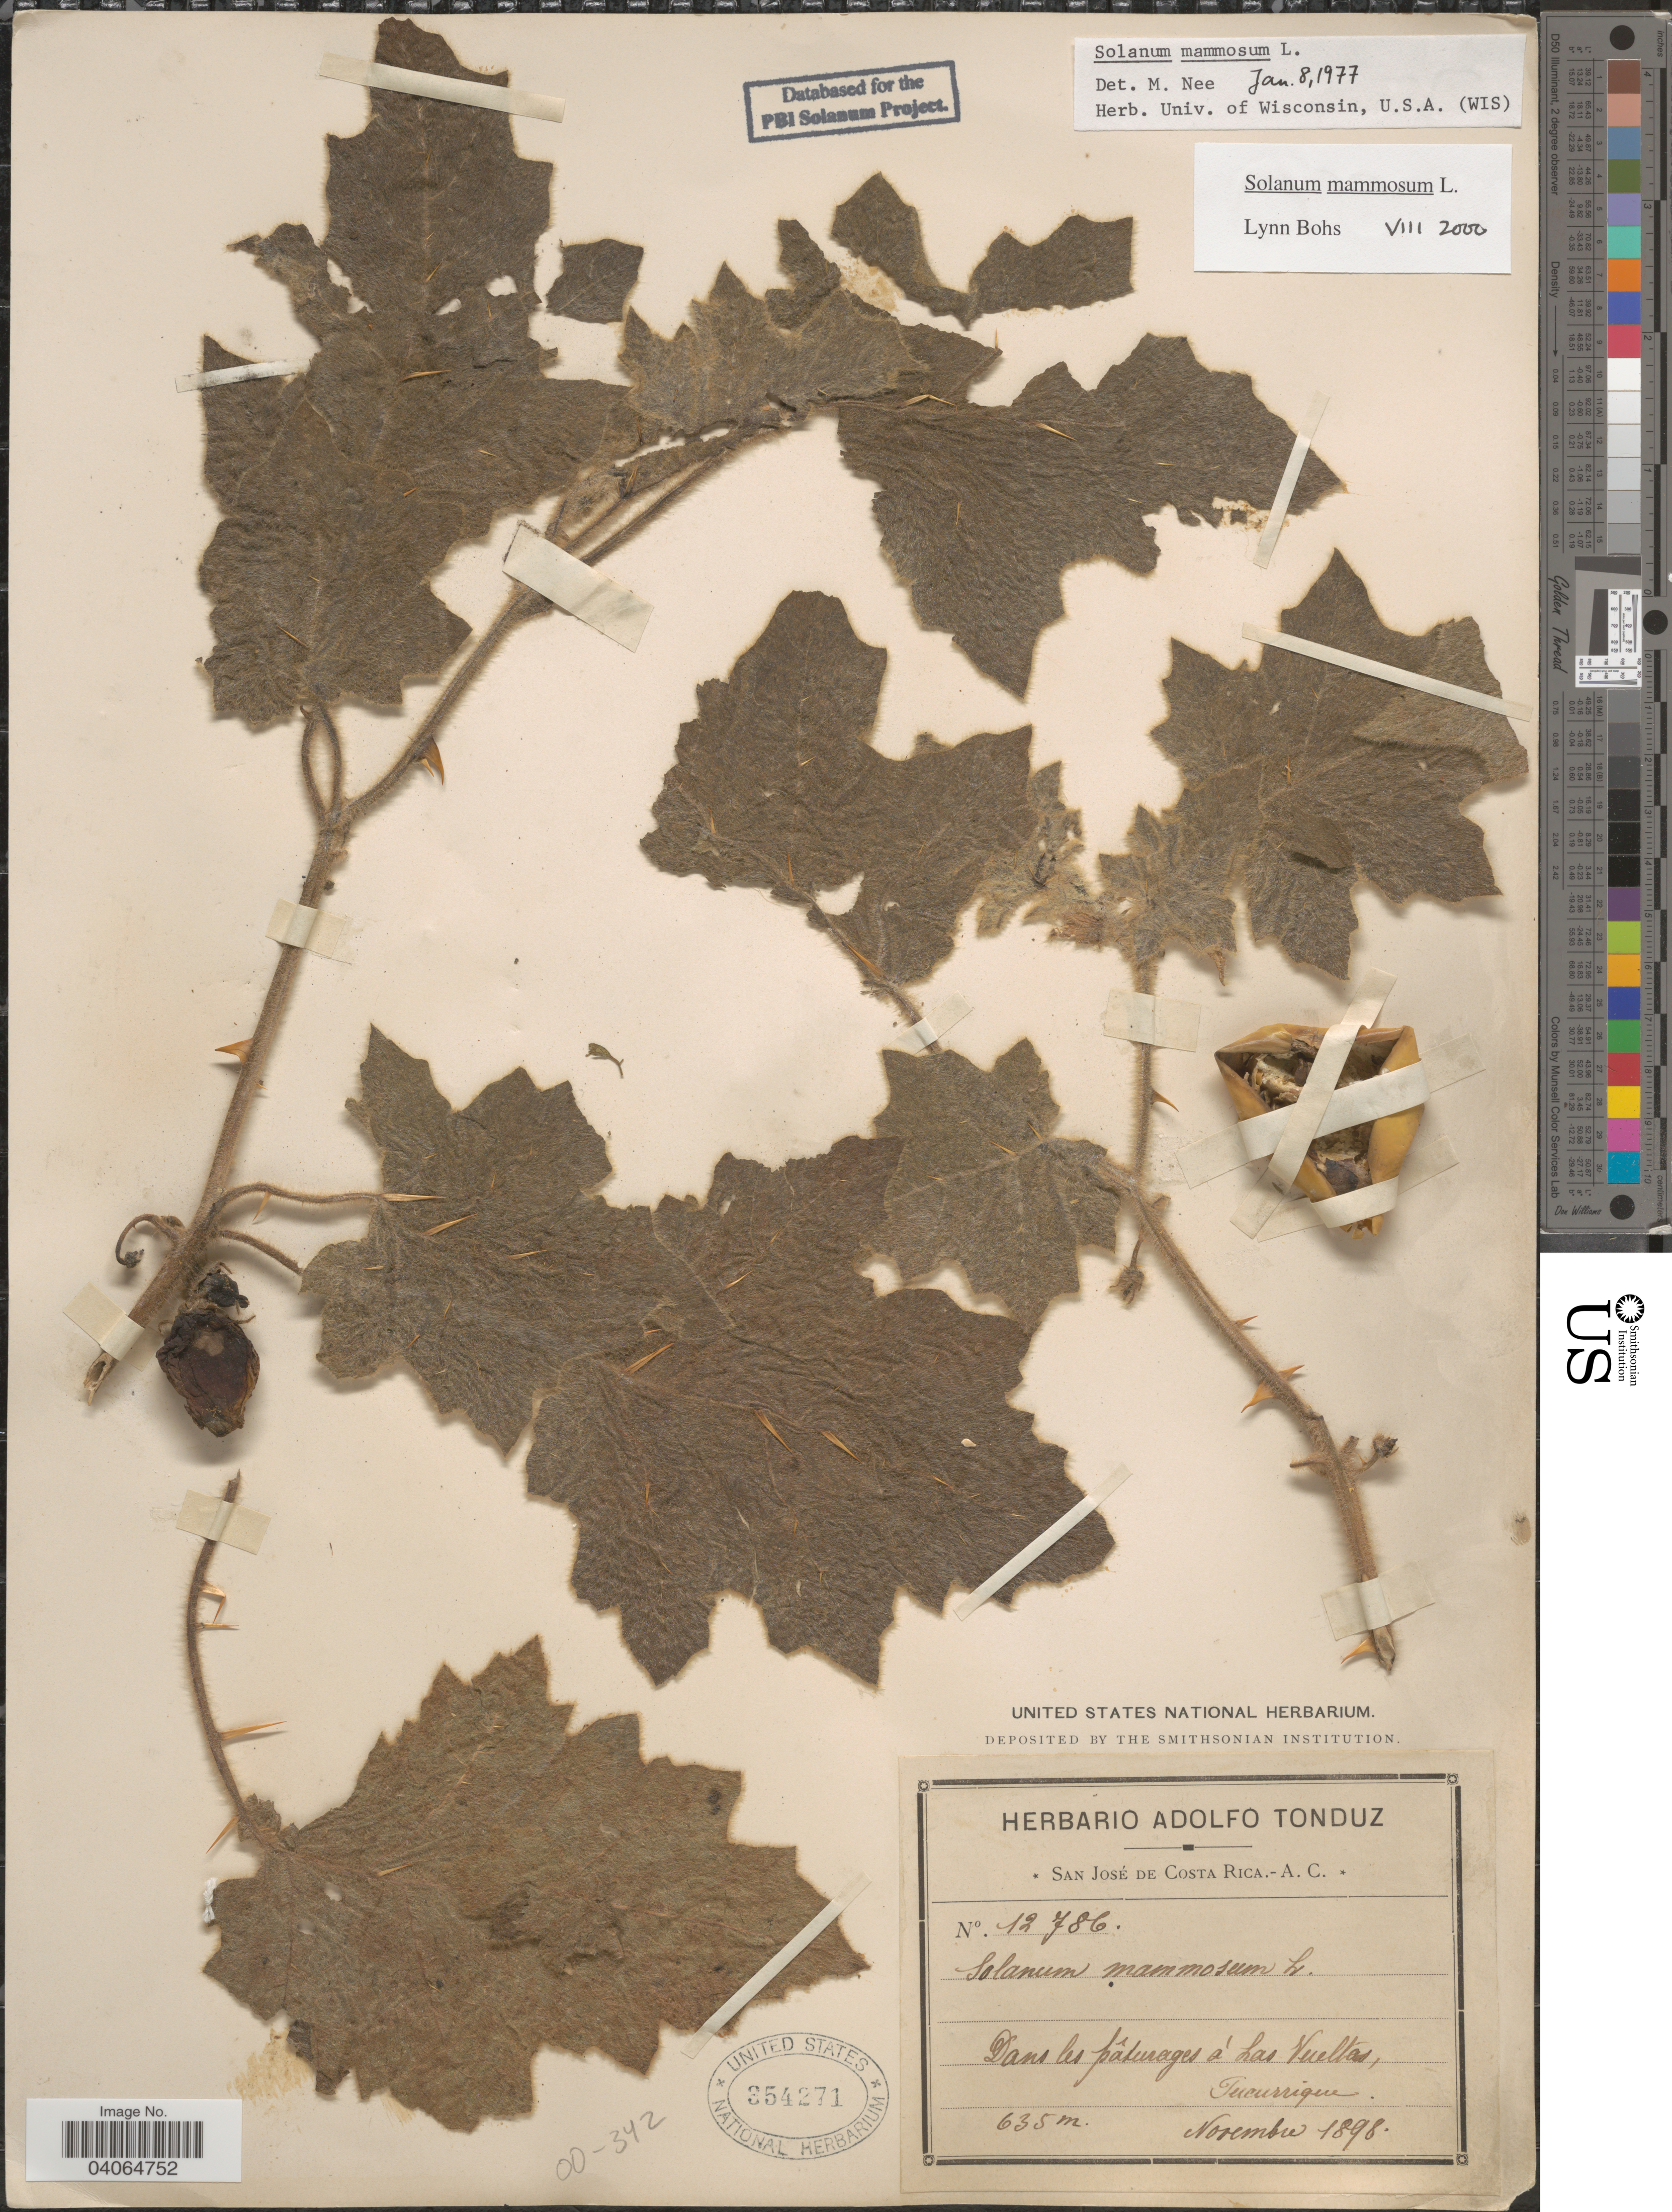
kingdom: Plantae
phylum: Tracheophyta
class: Magnoliopsida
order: Solanales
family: Solanaceae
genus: Solanum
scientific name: Solanum mammosum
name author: L.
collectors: ex Herb. Adolfo Tonduz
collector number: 12786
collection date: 1898-11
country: Costa Rica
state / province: San José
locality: Dans les pâturages à Las Vueltas, Tucurrique.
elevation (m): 635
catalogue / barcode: US 354271